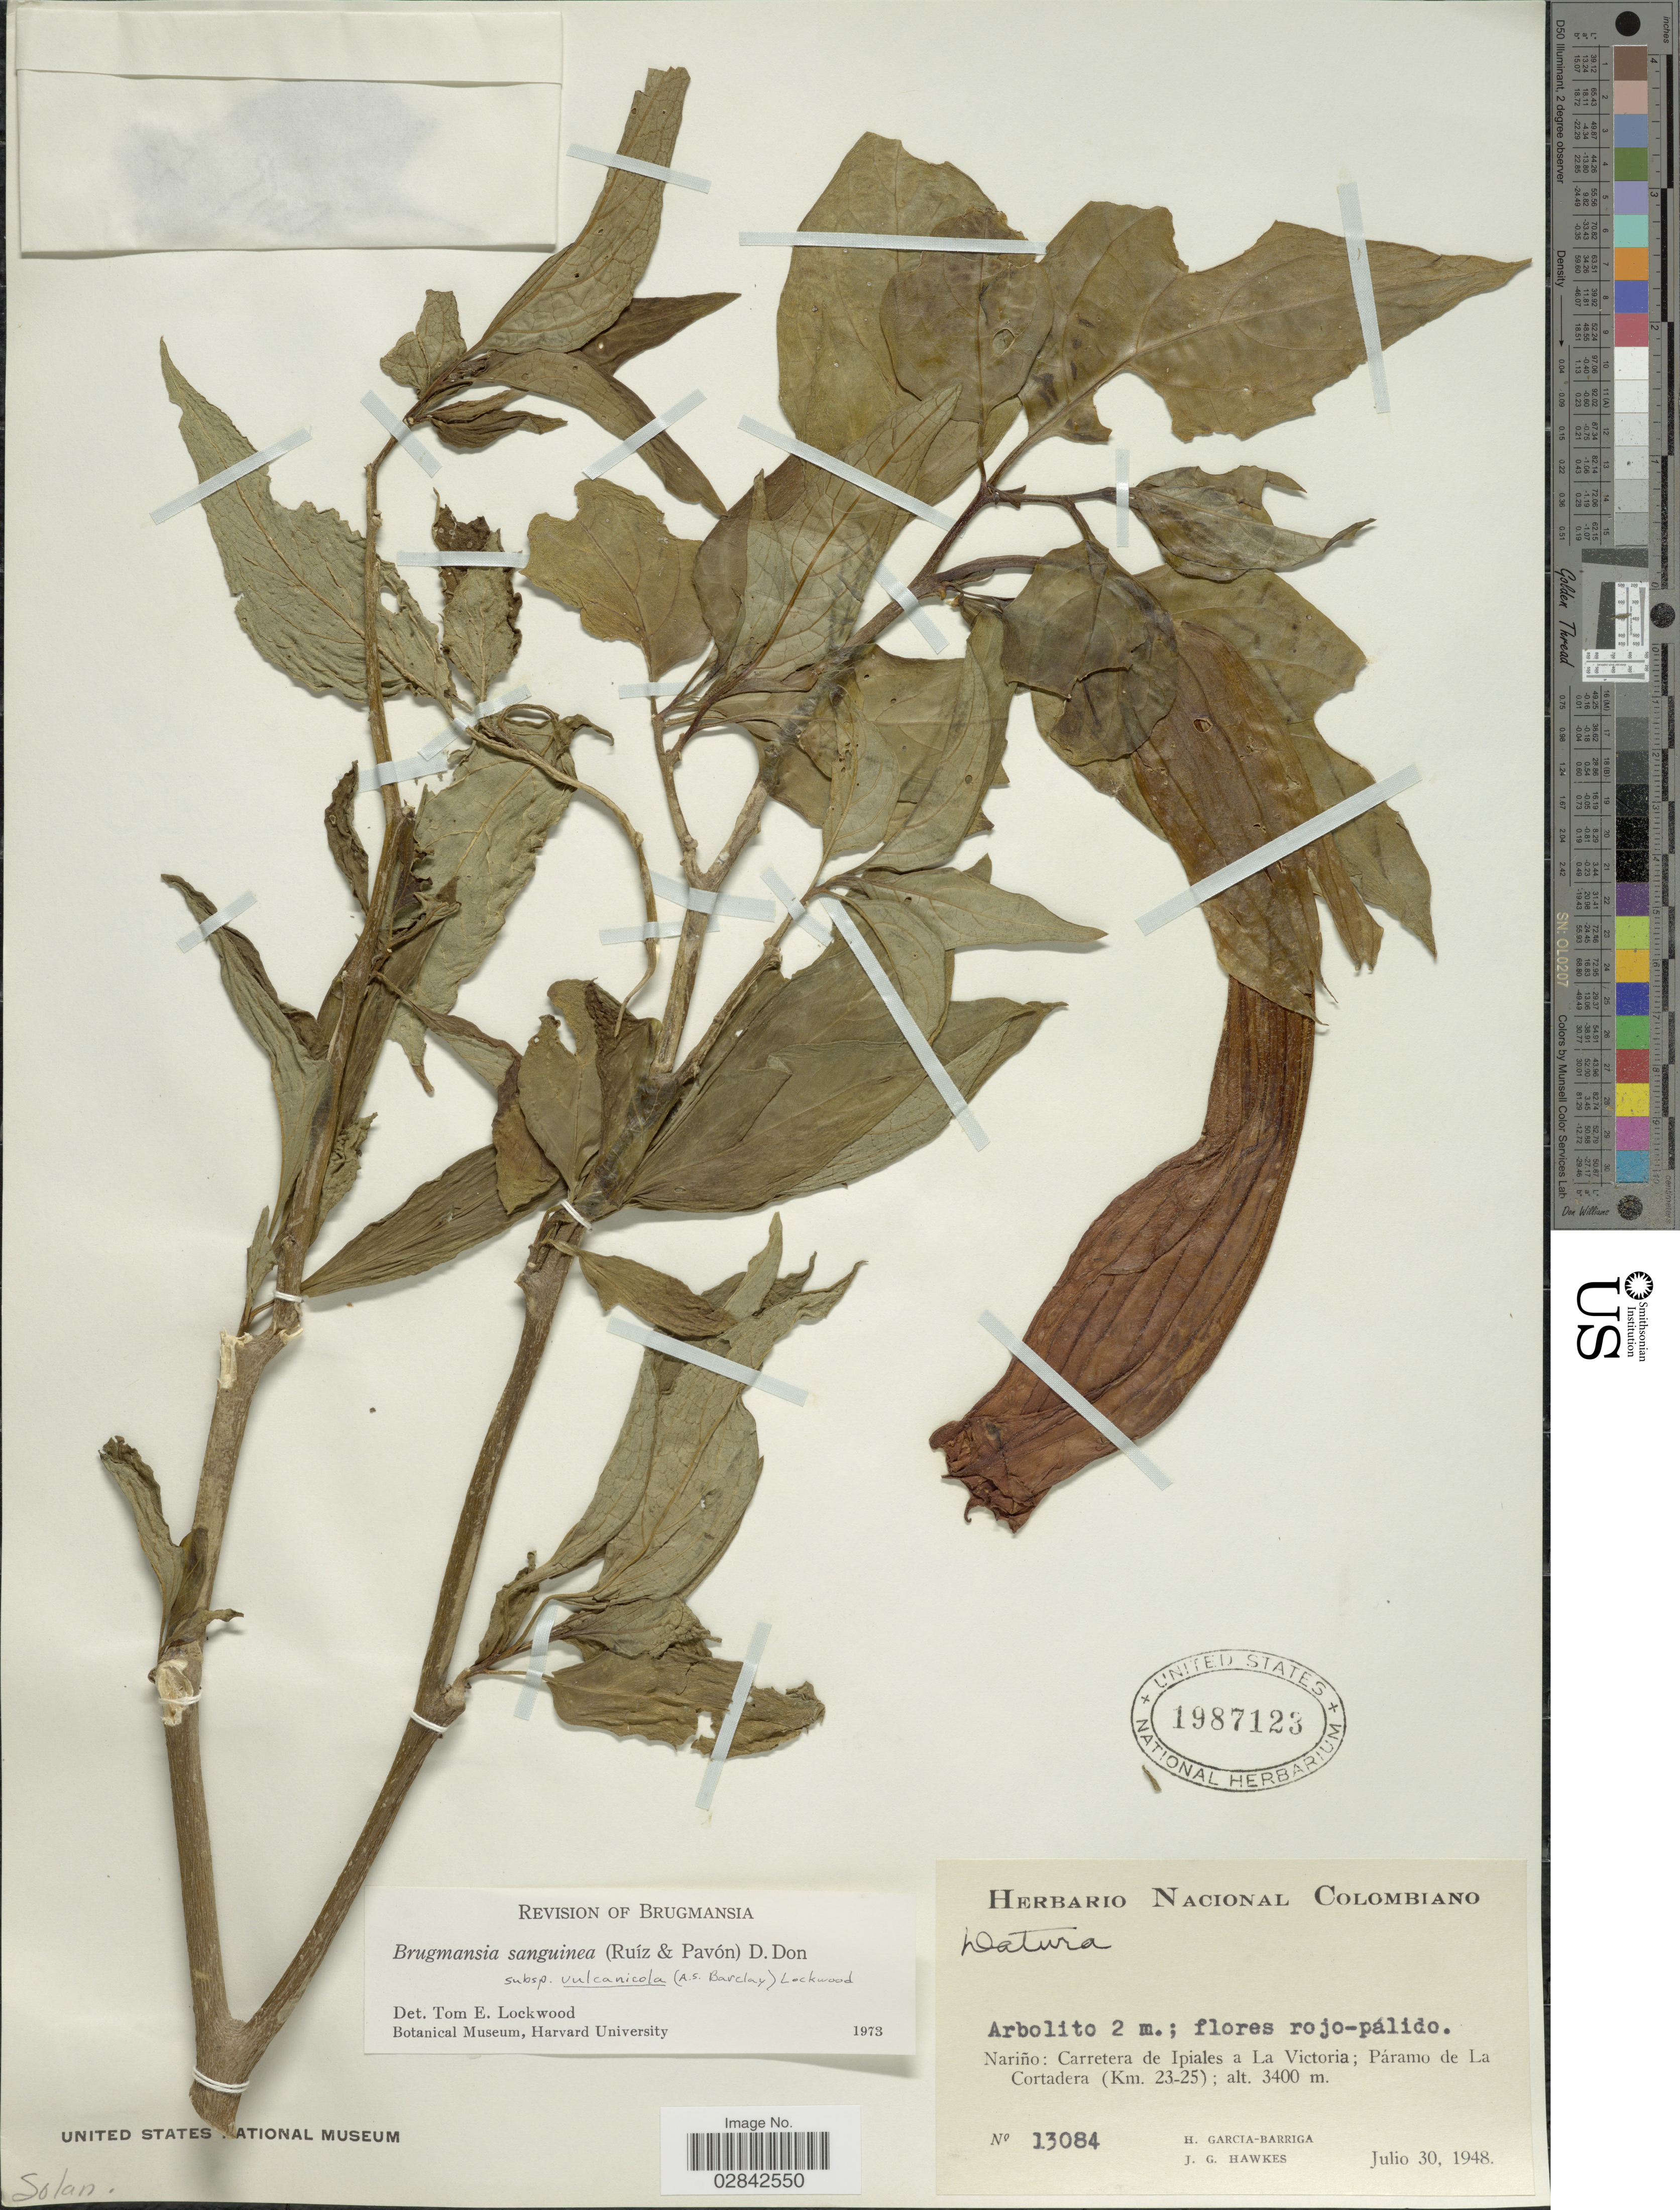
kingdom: Plantae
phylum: Tracheophyta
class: Magnoliopsida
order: Solanales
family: Solanaceae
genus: Brugmansia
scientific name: Brugmansia sanguinea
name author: (Ruiz & Pav.) D. Don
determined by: Lockwood, T. E.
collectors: H. García Barriga & J. Hawkes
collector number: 13084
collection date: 1948-07-30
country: Colombia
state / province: Nariño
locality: Carretera de Ipiales a La Victoria; Páramo de La Cortadera (Km. 23-25).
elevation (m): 3400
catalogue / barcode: US 1987123